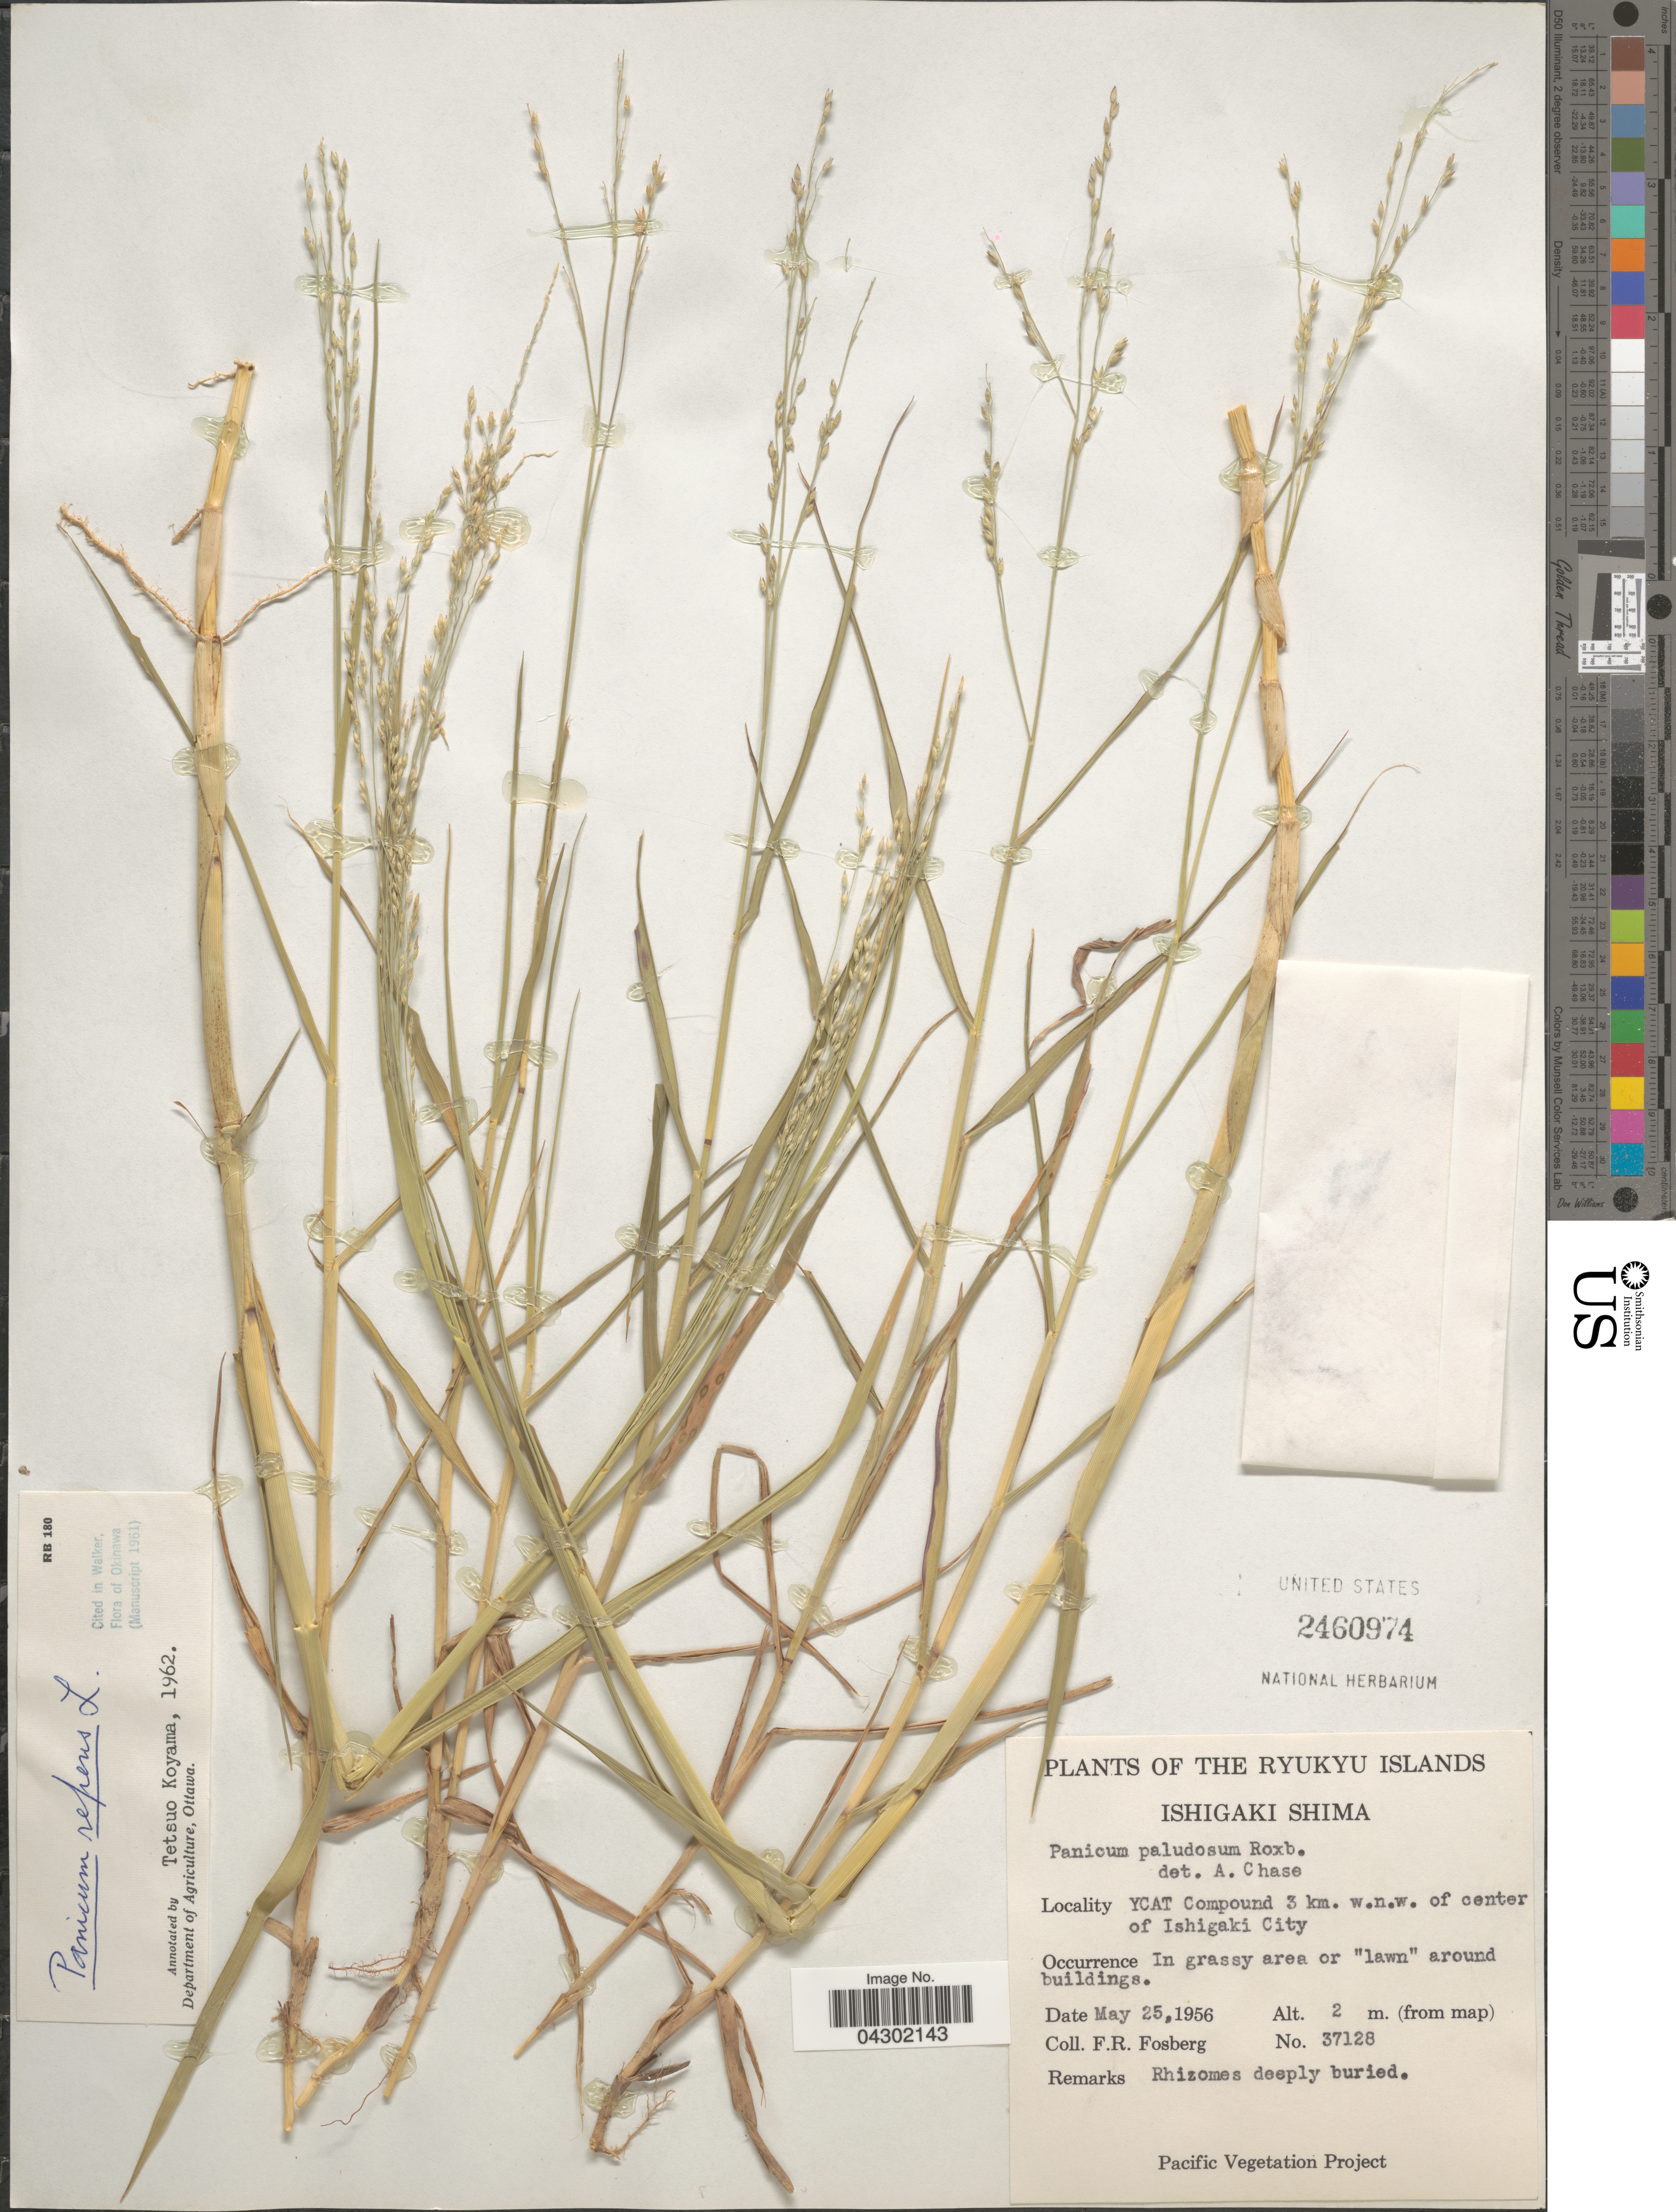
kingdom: Plantae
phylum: Tracheophyta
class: Liliopsida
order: Poales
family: Poaceae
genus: Panicum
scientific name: Panicum repens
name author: L.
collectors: F. R. Fosberg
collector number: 37128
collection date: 1956-05-25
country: Japan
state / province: Okinawa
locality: Ryukyu Islands. Ishigaki Shima. YCAT Compound 3 km. w.n.w. of center of Ishigaki City. In grassy area or "lawn" around buildings.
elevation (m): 2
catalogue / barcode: US 2460974